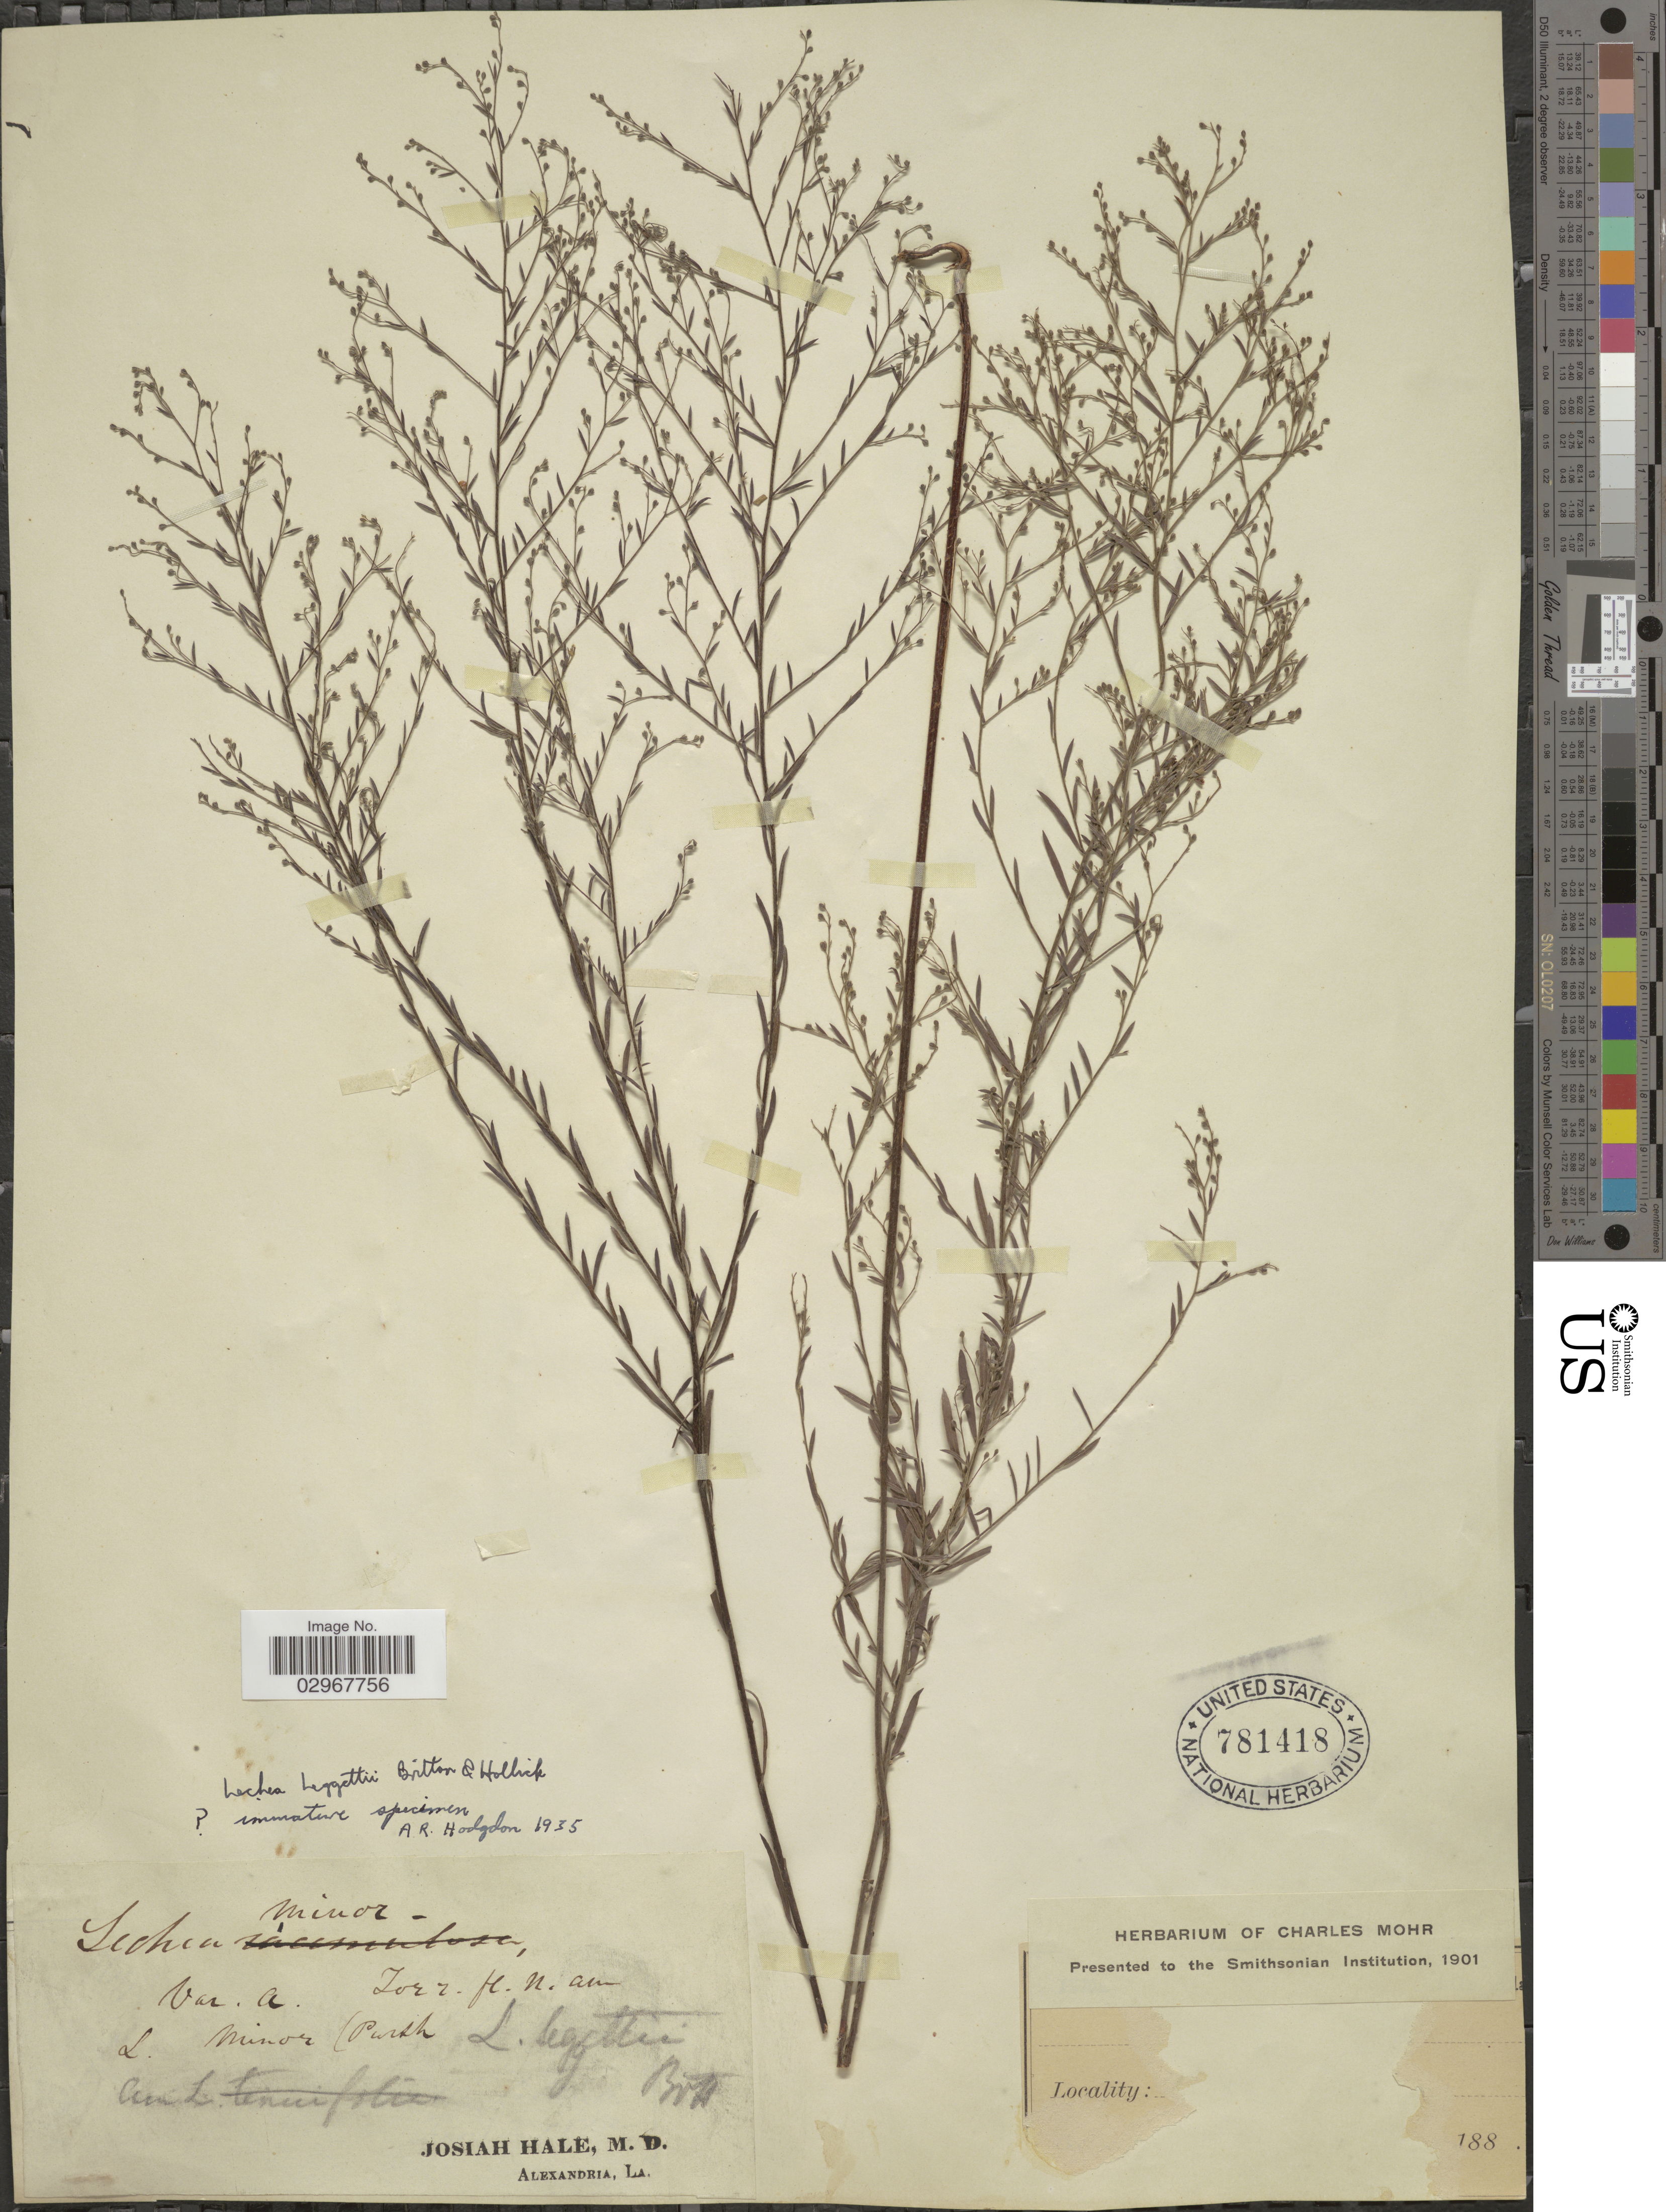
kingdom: Plantae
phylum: Tracheophyta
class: Magnoliopsida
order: Malvales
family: Cistaceae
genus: Lechea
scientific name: Lechea leggettii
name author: Britton & Hollick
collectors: J. Hale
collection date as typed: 188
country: United States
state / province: Louisiana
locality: Alexandria, La.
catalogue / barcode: US 781418